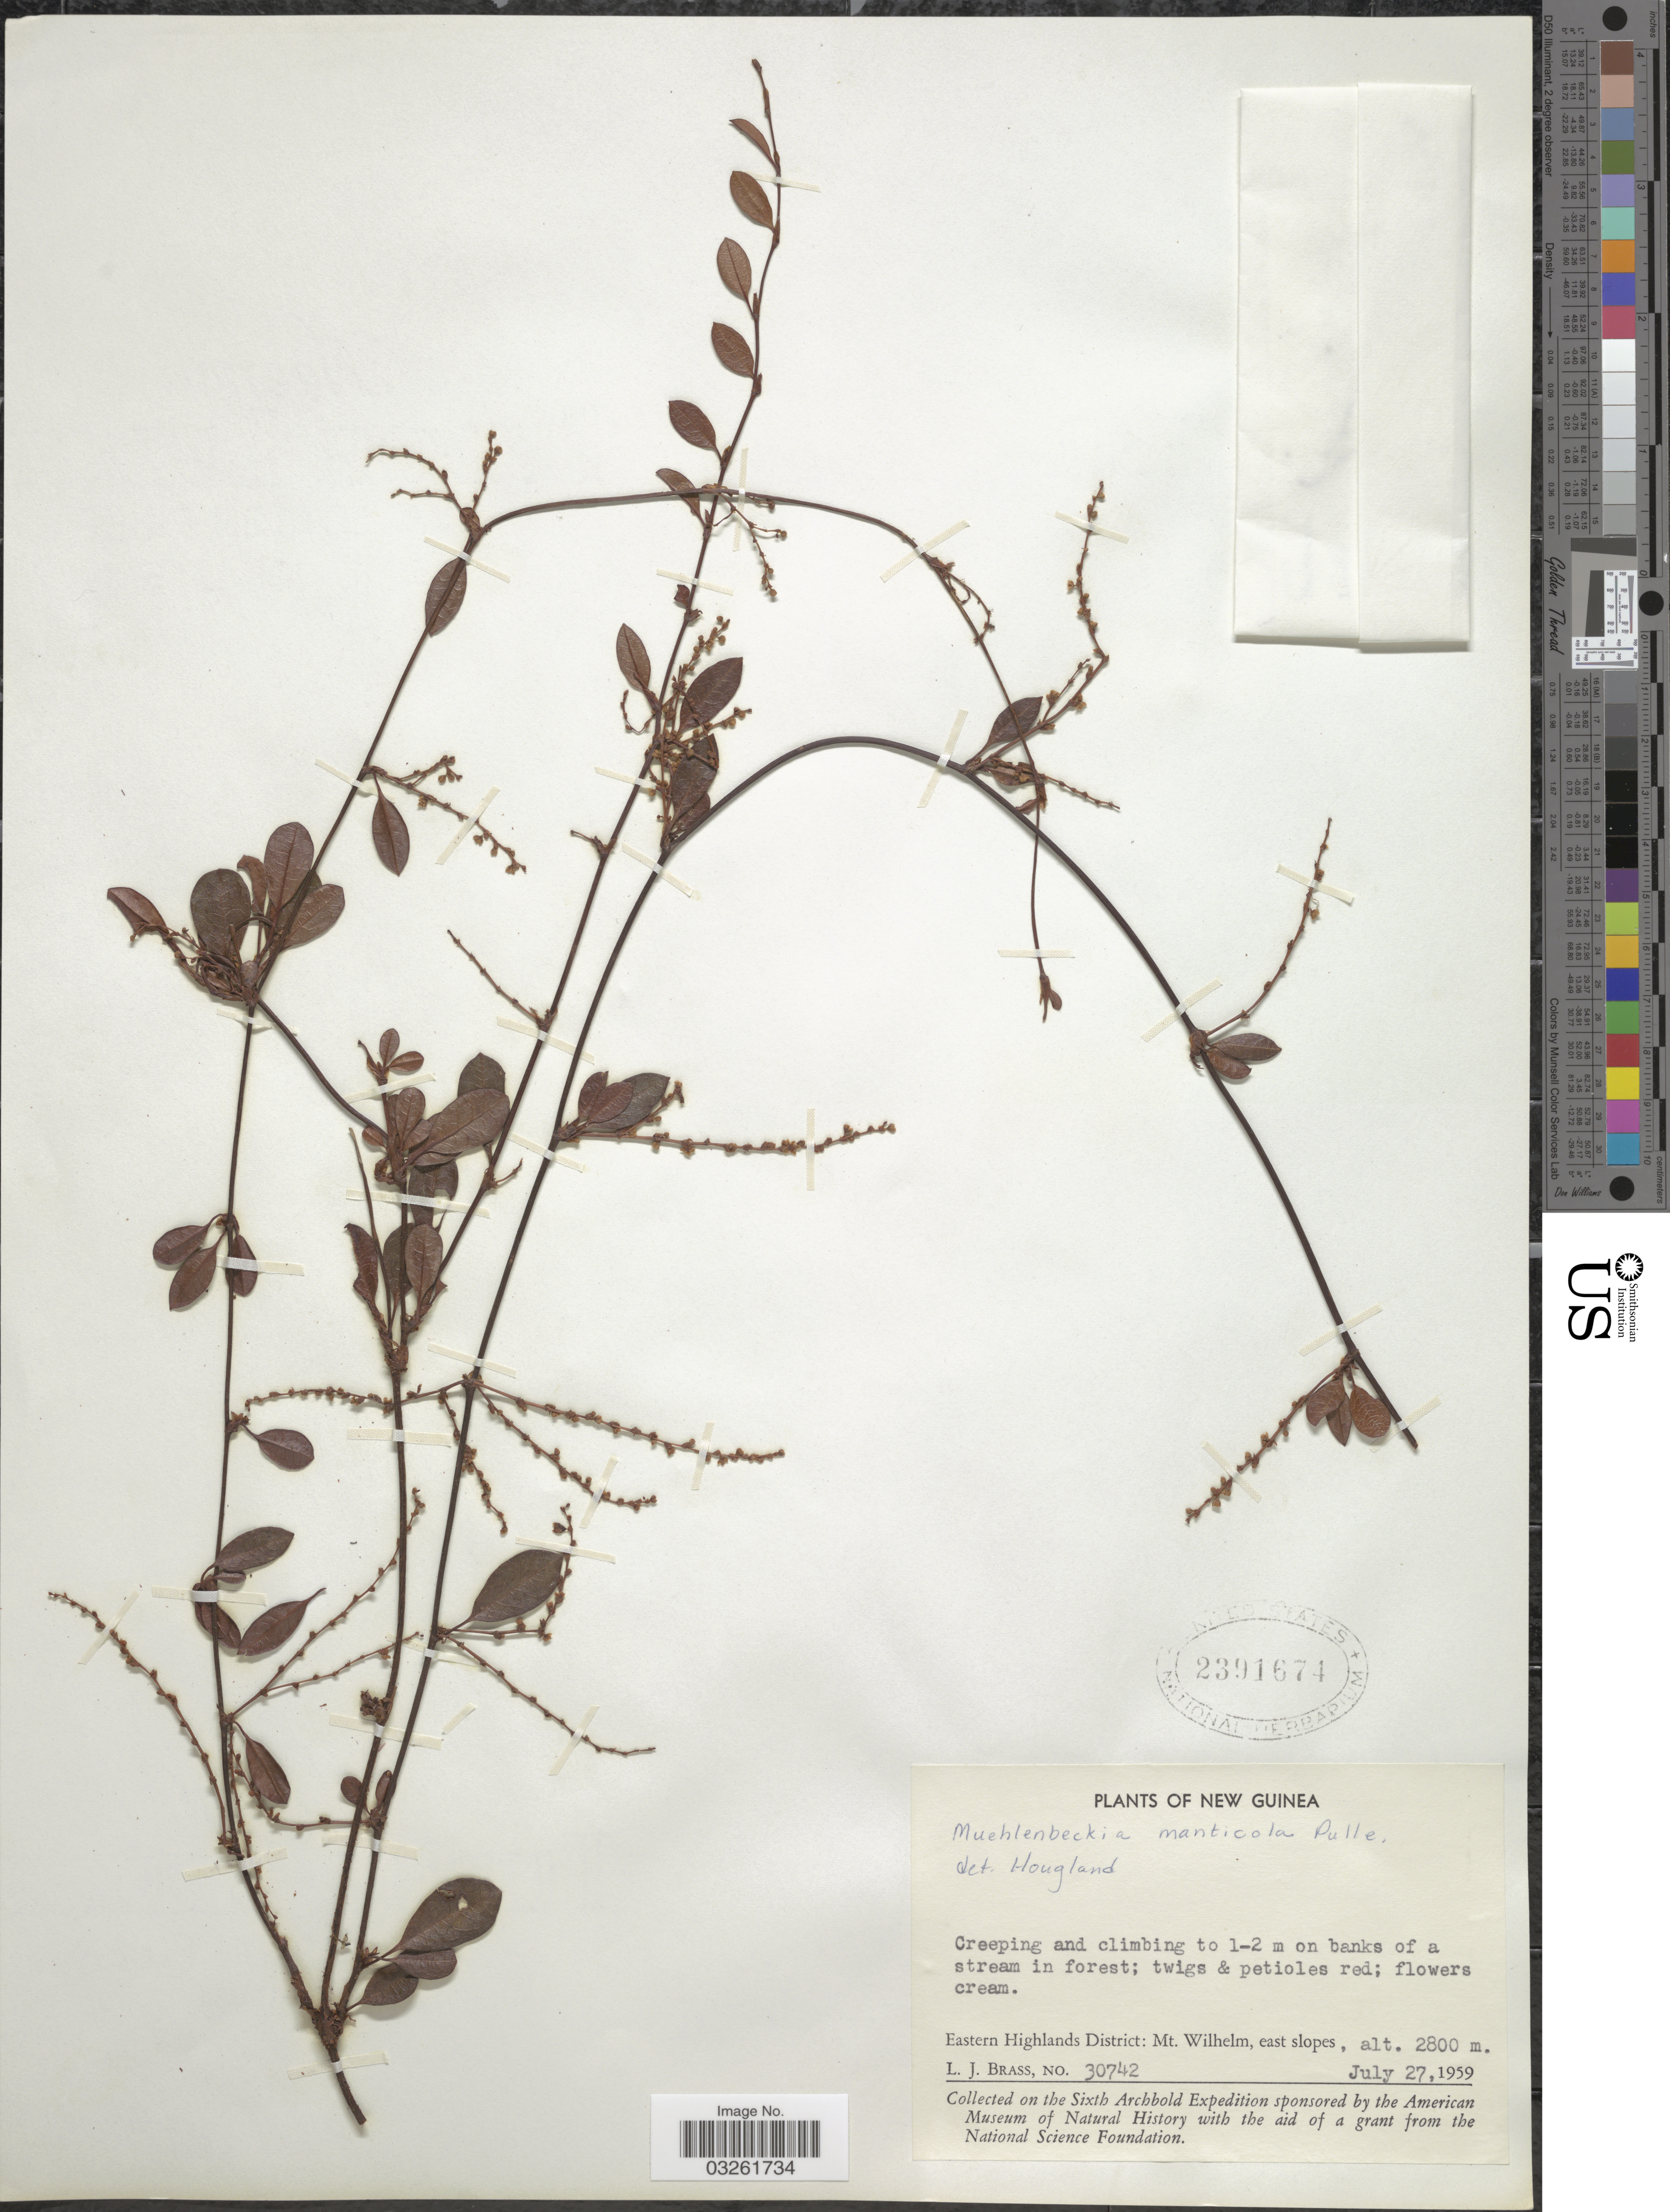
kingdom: Plantae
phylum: Tracheophyta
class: Magnoliopsida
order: Caryophyllales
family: Polygonaceae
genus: Muehlenbeckia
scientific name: Muehlenbeckia monticola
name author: Pulle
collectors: L. J. Brass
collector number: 30742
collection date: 1959-07-27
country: Papua New Guinea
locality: New Guinea. Eastern Highlands District: Mt. Wilhelm, east slopes.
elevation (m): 2800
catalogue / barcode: US 2391674